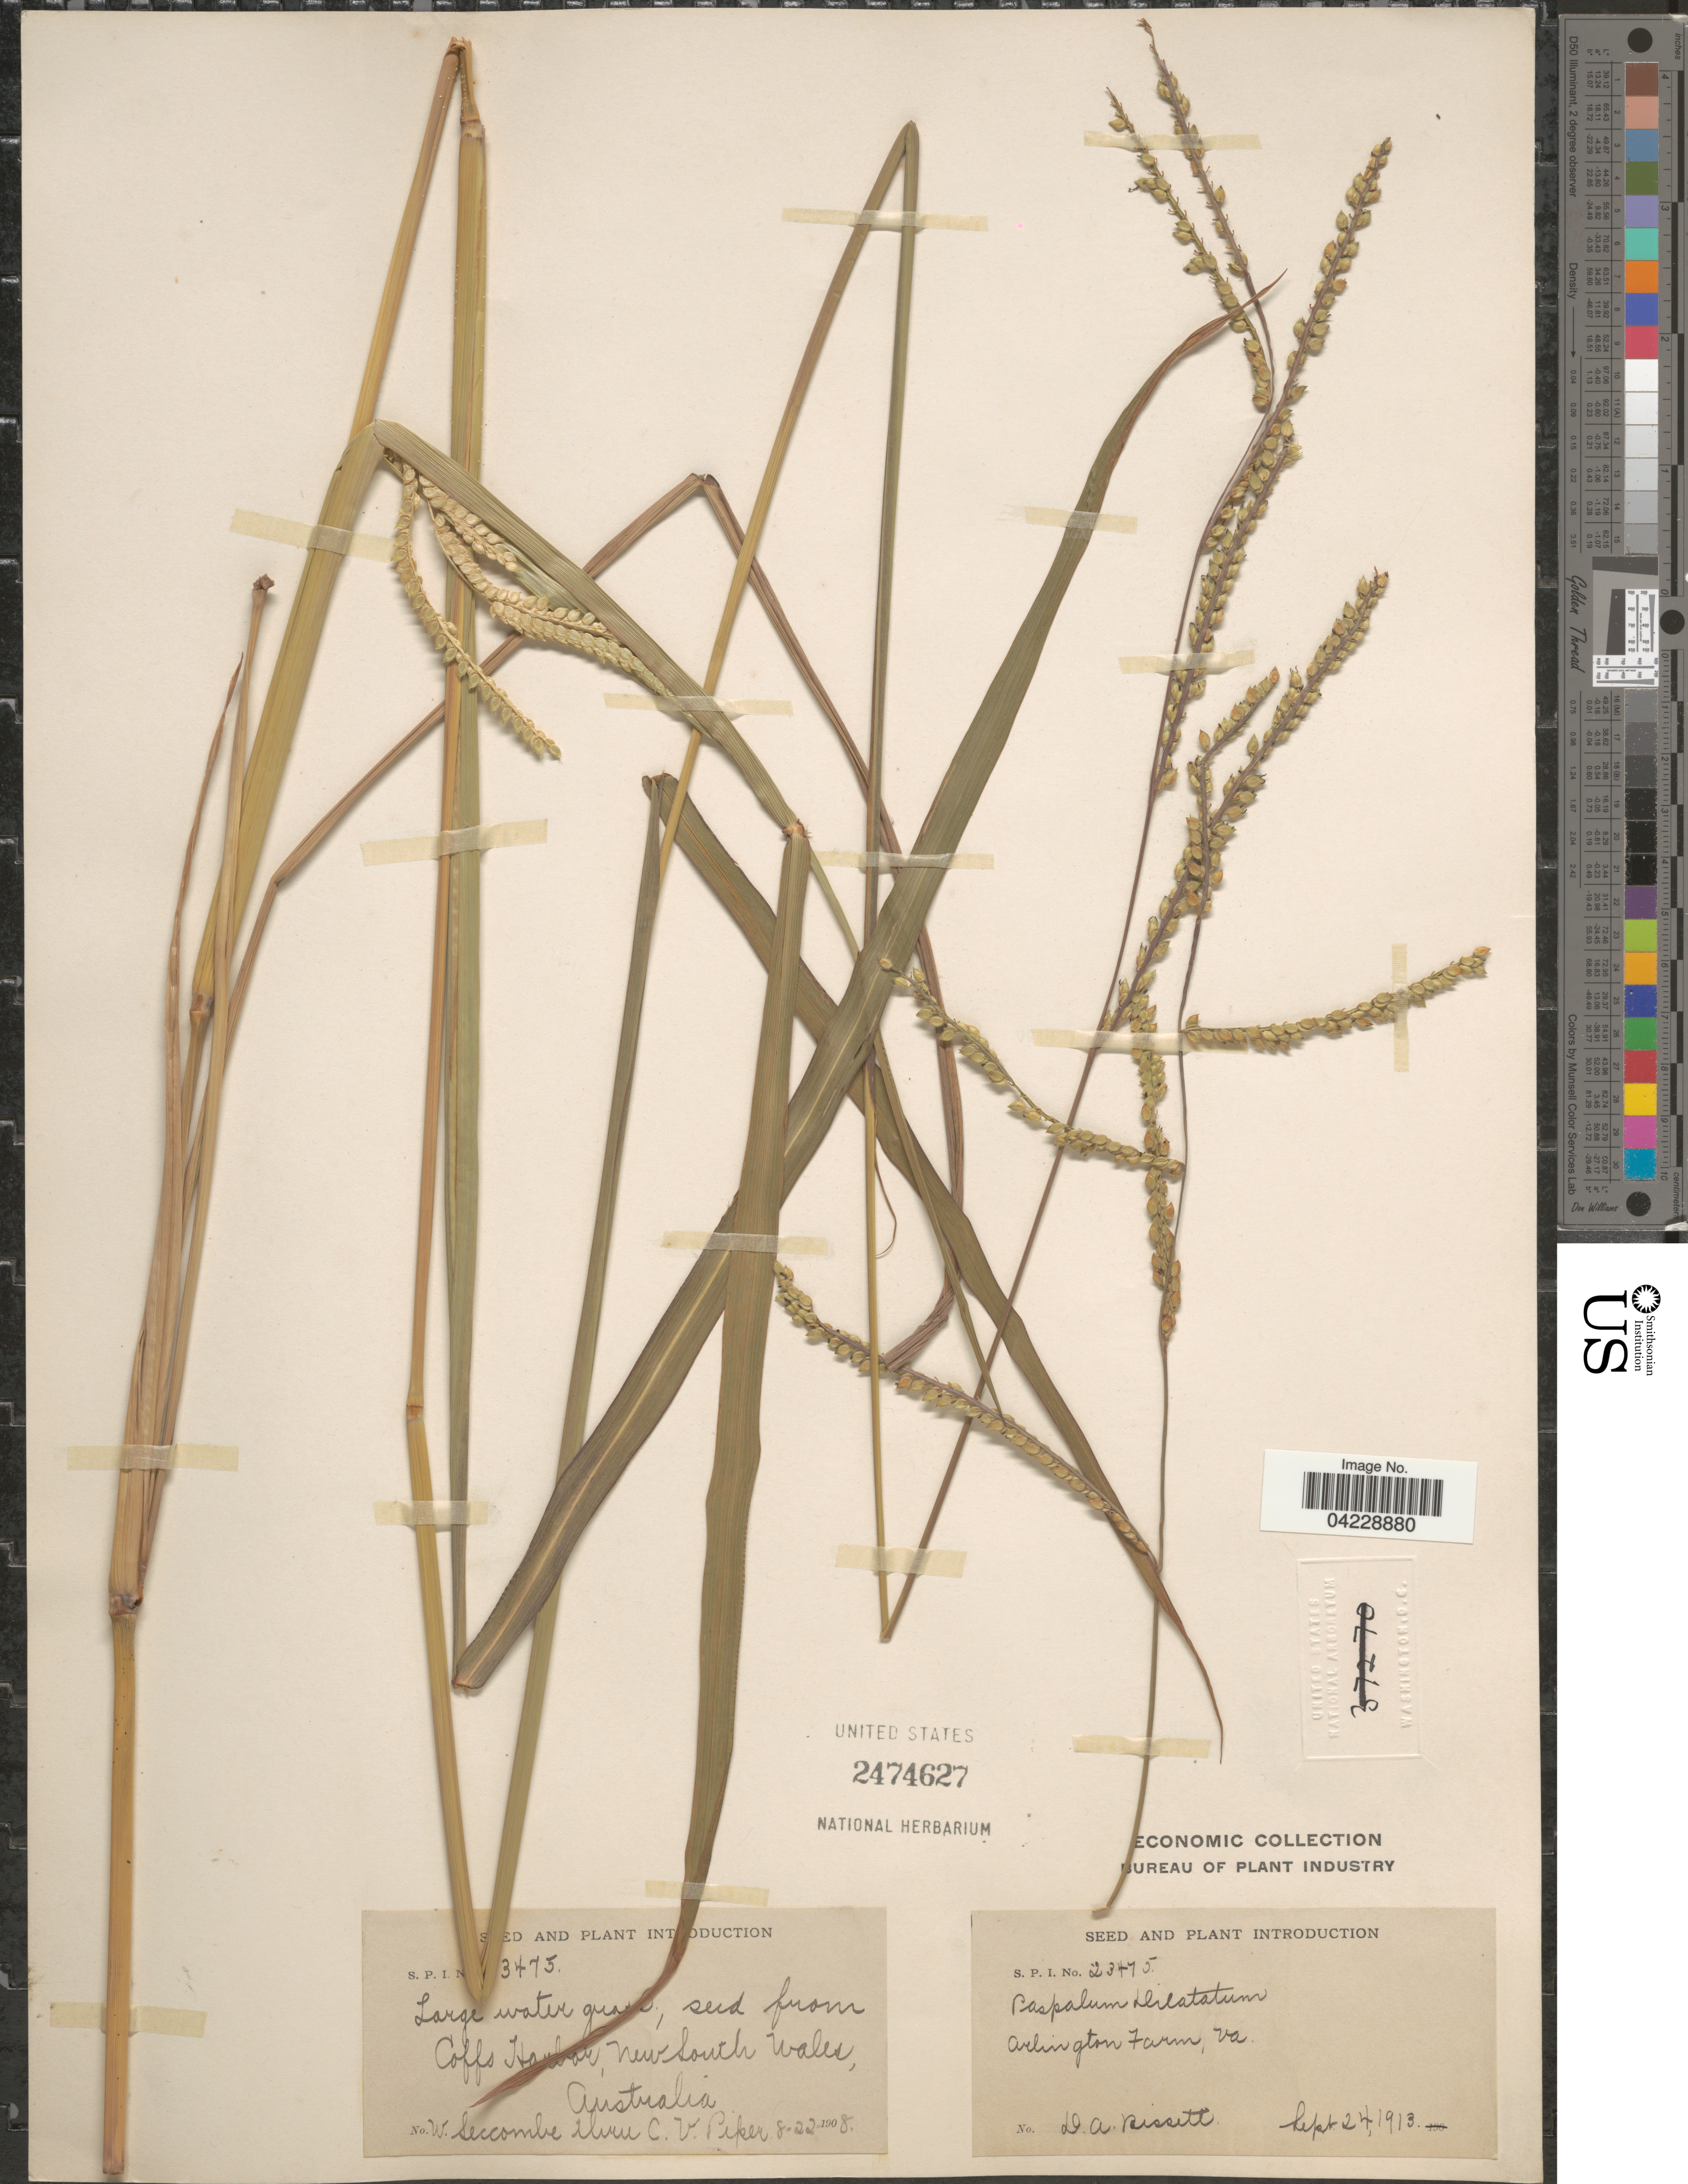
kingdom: Plantae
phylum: Tracheophyta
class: Liliopsida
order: Poales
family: Poaceae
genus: Paspalum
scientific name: Paspalum dilatatum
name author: Poir.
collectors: W. Seccombe & C. V. Piper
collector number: !3475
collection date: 1908-08-22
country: Australia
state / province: New South Wales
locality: Coffs Harbor.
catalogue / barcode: US 2474627